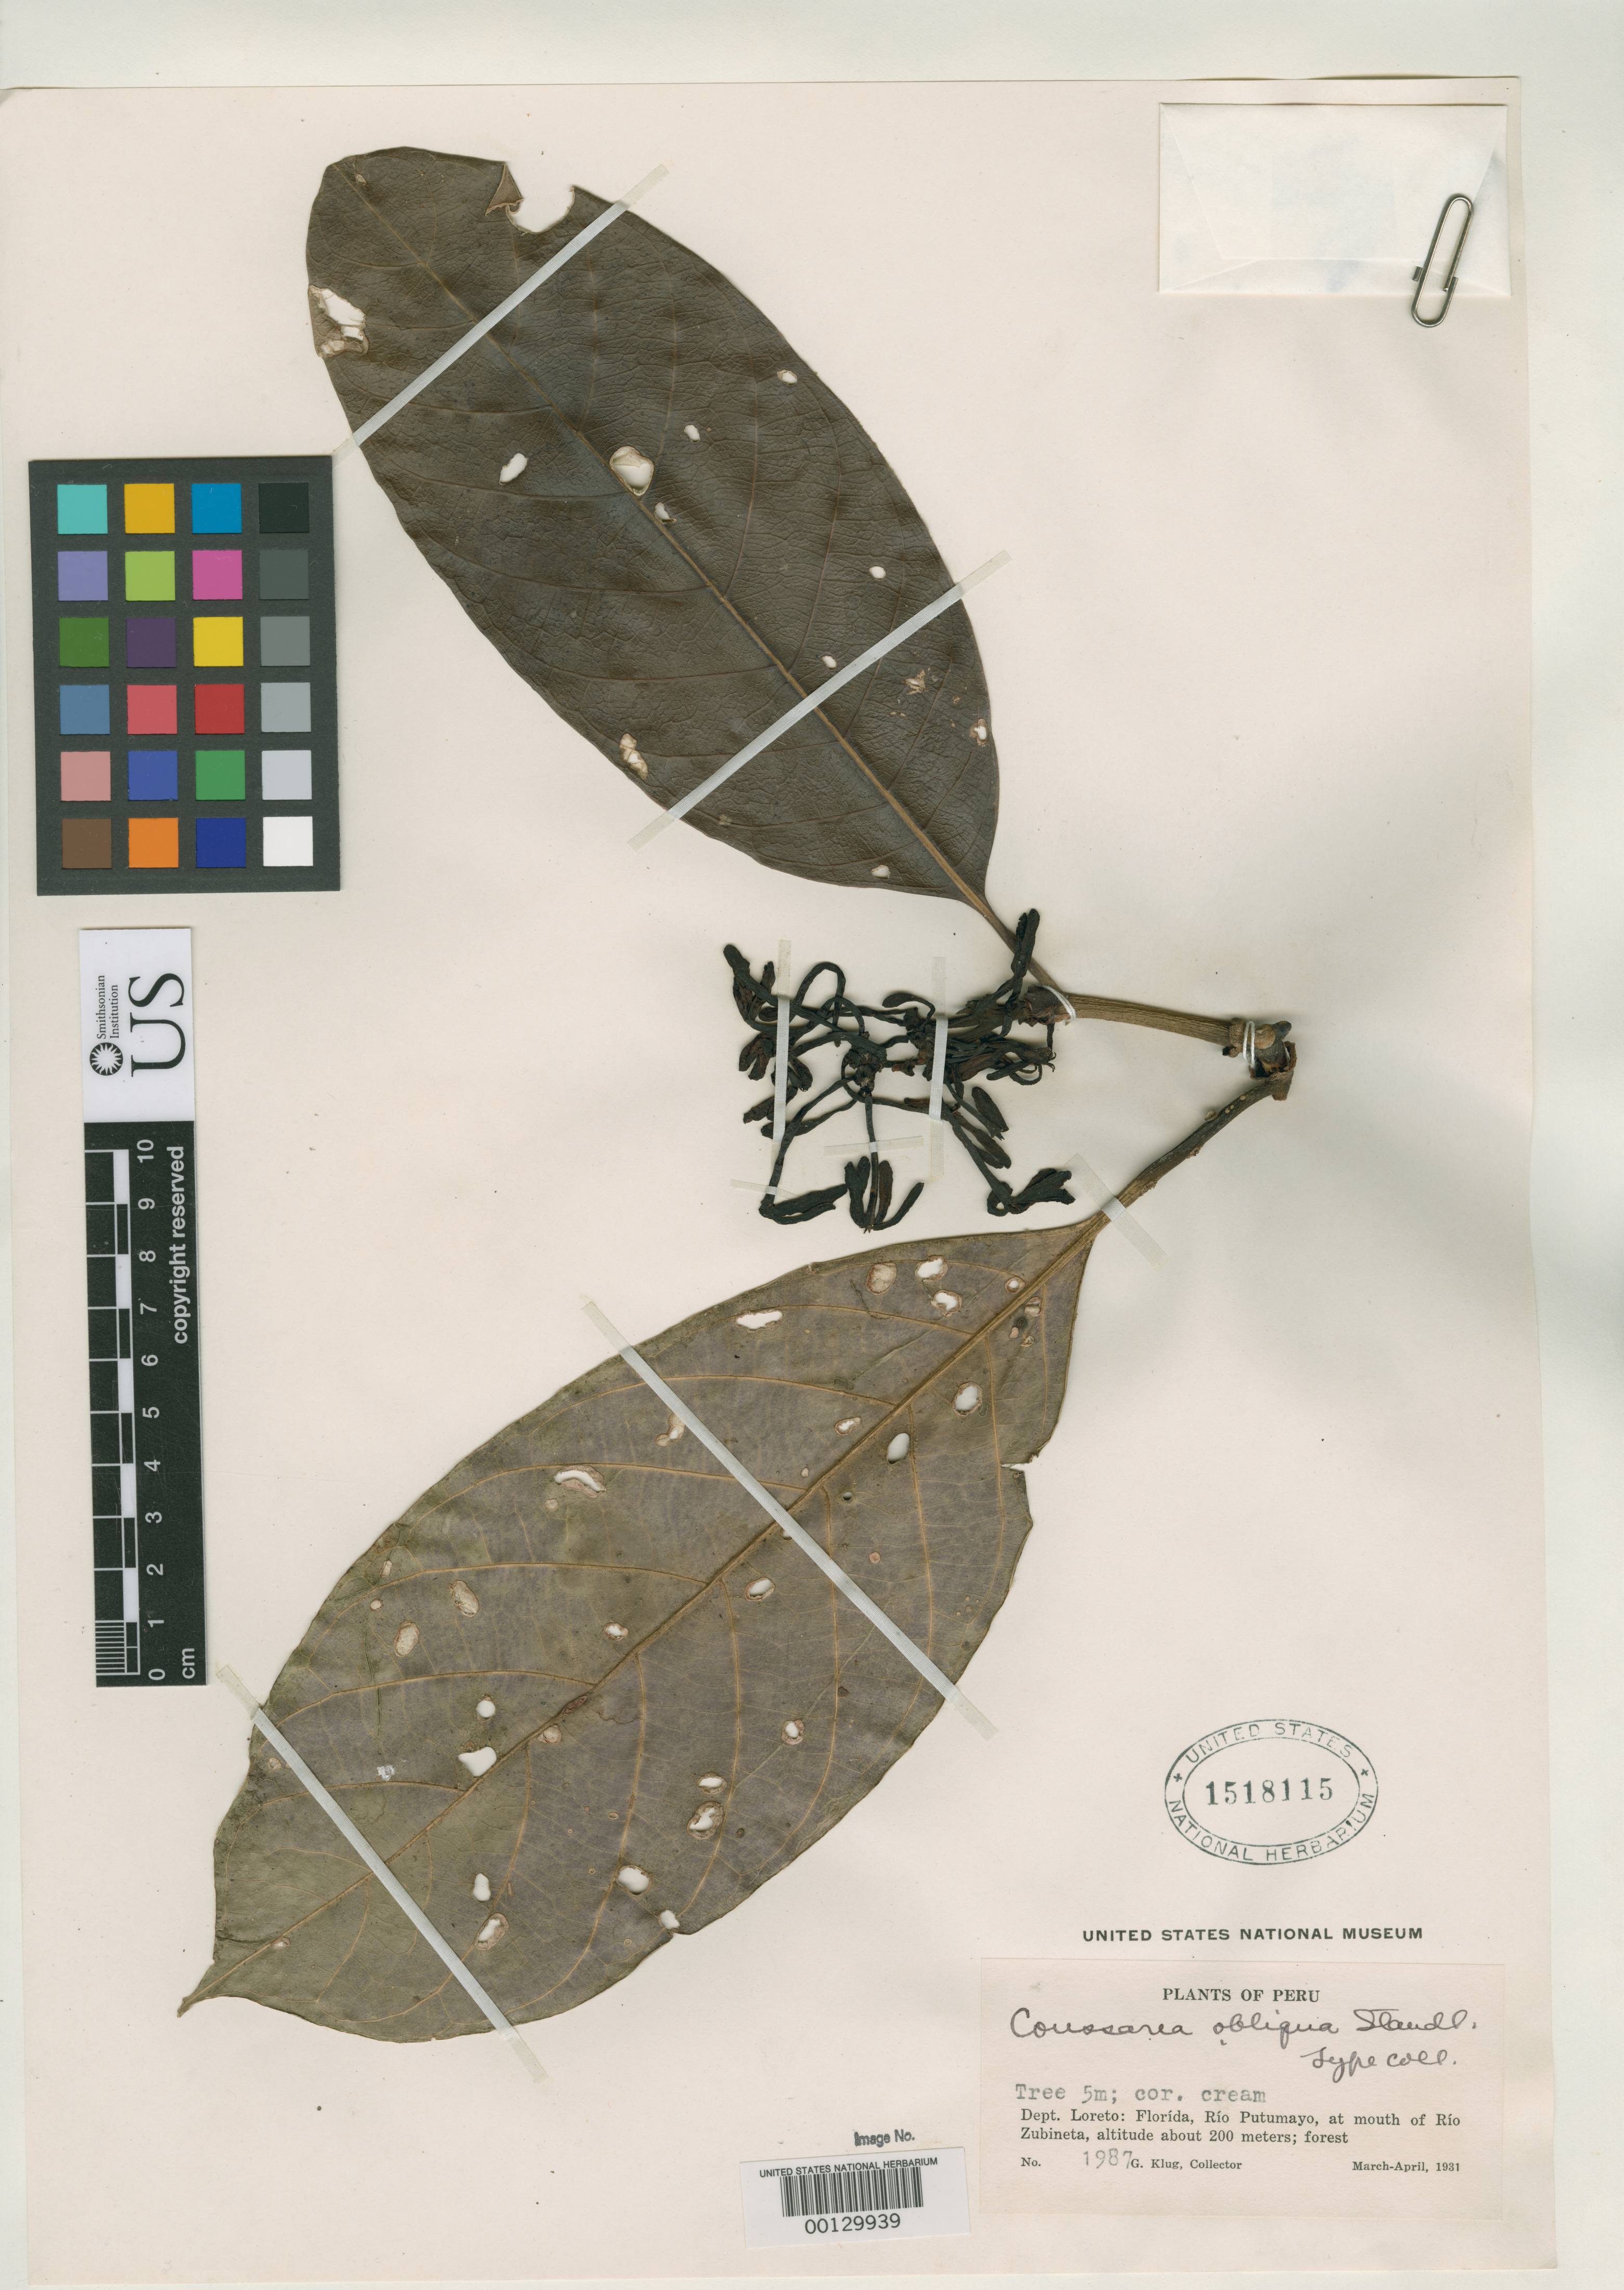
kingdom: Plantae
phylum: Tracheophyta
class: Magnoliopsida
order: Gentianales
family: Rubiaceae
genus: Coussarea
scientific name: Coussarea obliqua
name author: Standl.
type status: Isotype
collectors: G. Klug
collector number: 1987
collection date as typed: Mar 1931 to -- Apr 1931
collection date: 1931-03/1931-04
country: Peru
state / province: Loreto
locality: Florida, Rio Putumayo, mouth of Rio Zubineta.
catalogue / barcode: US 1518115